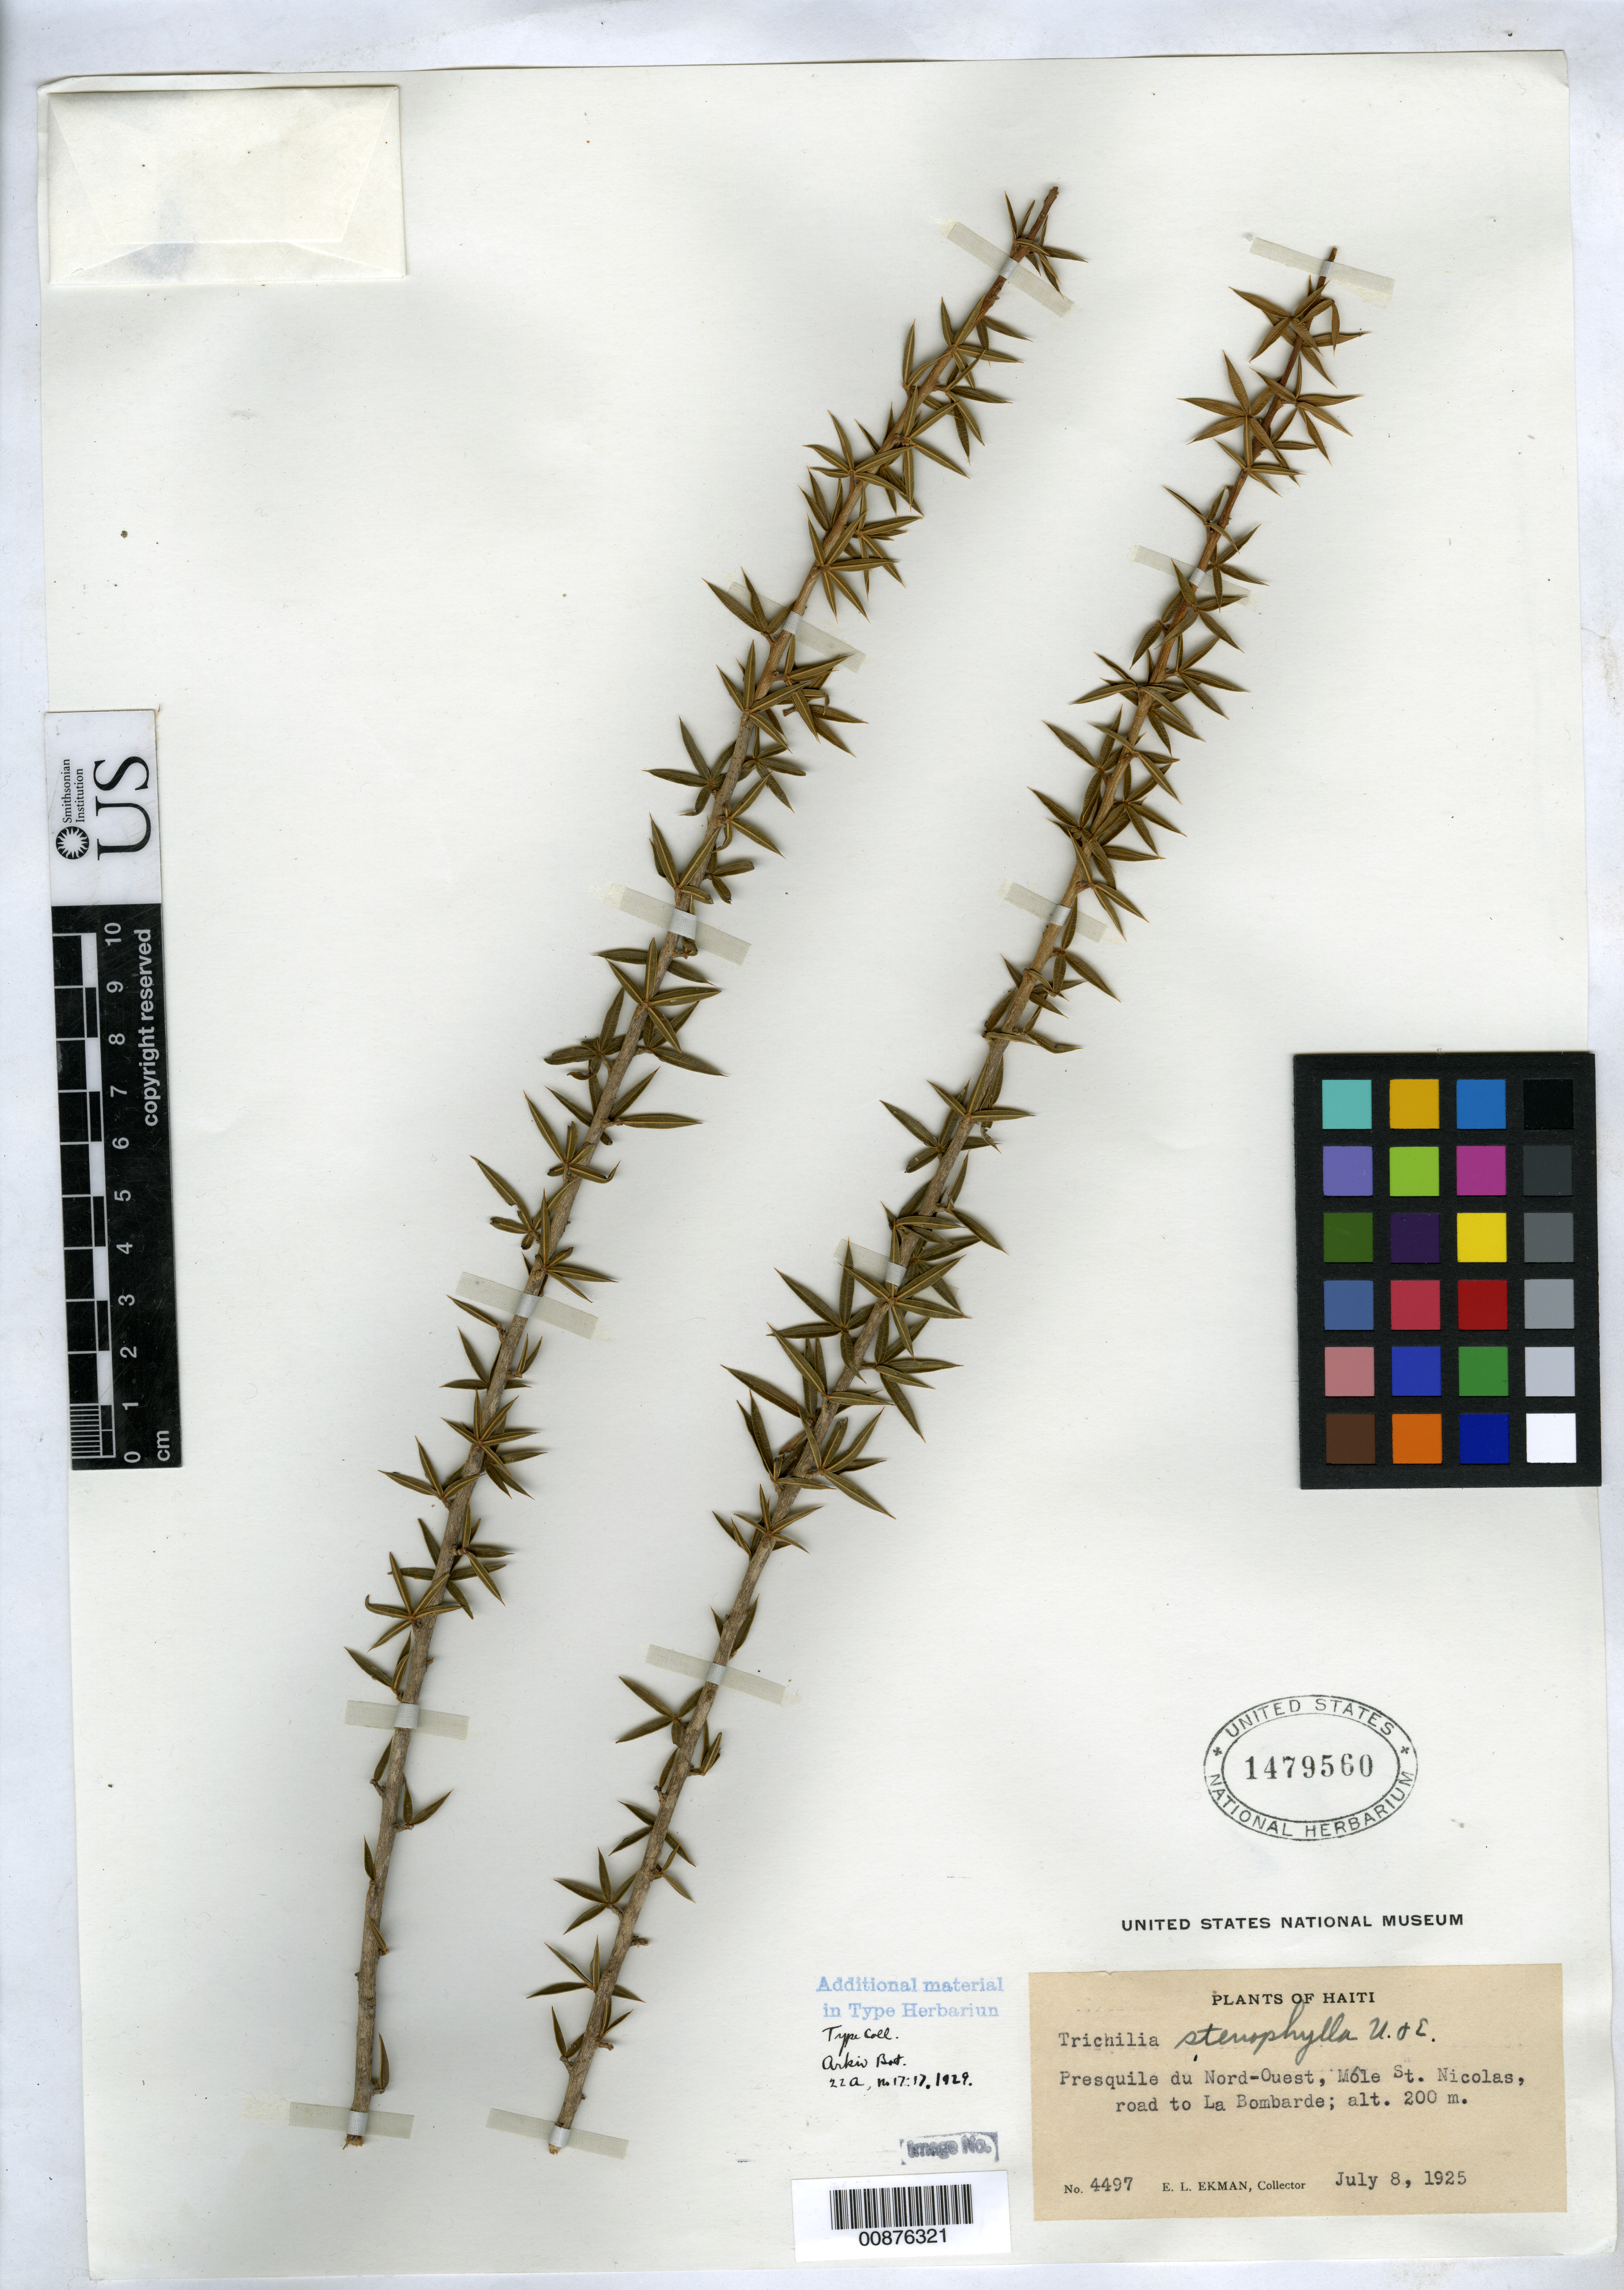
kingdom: Plantae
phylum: Tracheophyta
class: Magnoliopsida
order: Sapindales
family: Meliaceae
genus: Trichilia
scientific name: Trichilia stenophylla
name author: Urb. & Ekman in Urb.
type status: Isotype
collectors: E. L. Ekman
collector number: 4497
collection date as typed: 08 Jul 1925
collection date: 1925-07-08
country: Haiti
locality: Between Mole St. Nicholas and Bombarde.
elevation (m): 200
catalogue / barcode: US 1479560